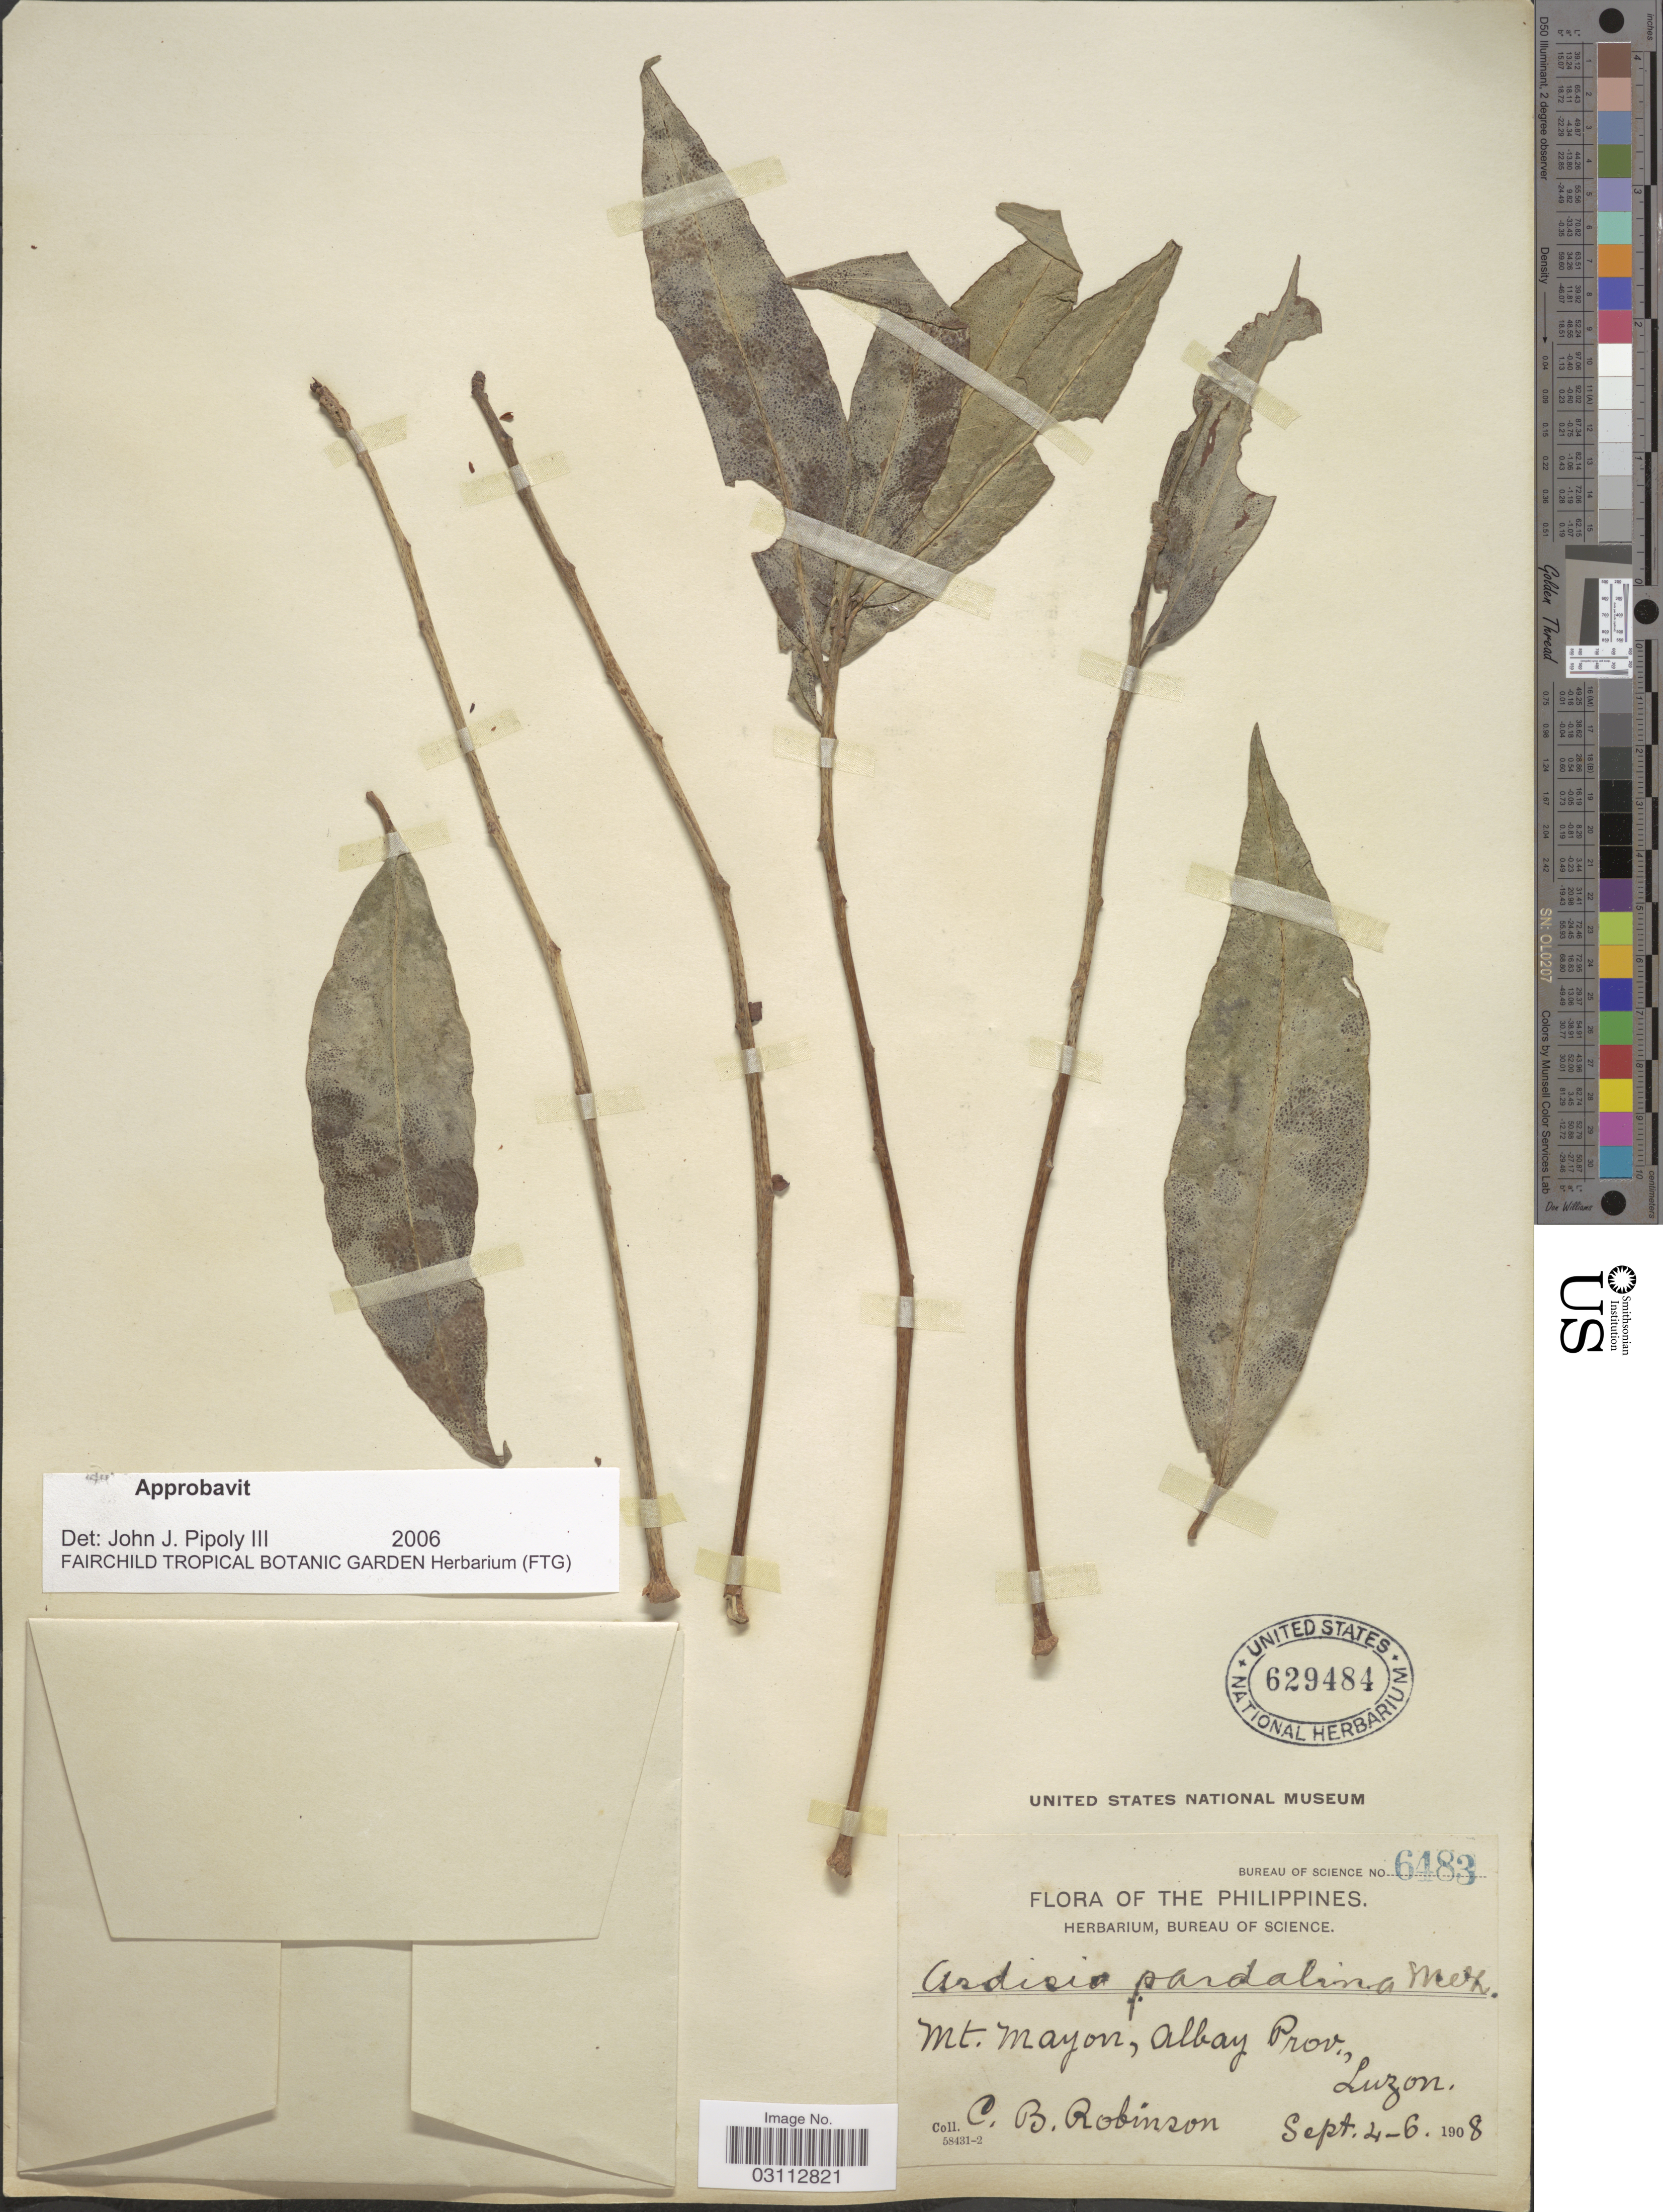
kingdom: Plantae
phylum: Tracheophyta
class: Magnoliopsida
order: Ericales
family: Primulaceae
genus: Ardisia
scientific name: Ardisia pardalina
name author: Mez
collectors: C. Robinson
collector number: Bureau of Science 6483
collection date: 1908-06-04/1908-09-06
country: Philippines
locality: Mt. Mayon, Albay Prov., Luzon.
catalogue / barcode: US 629484